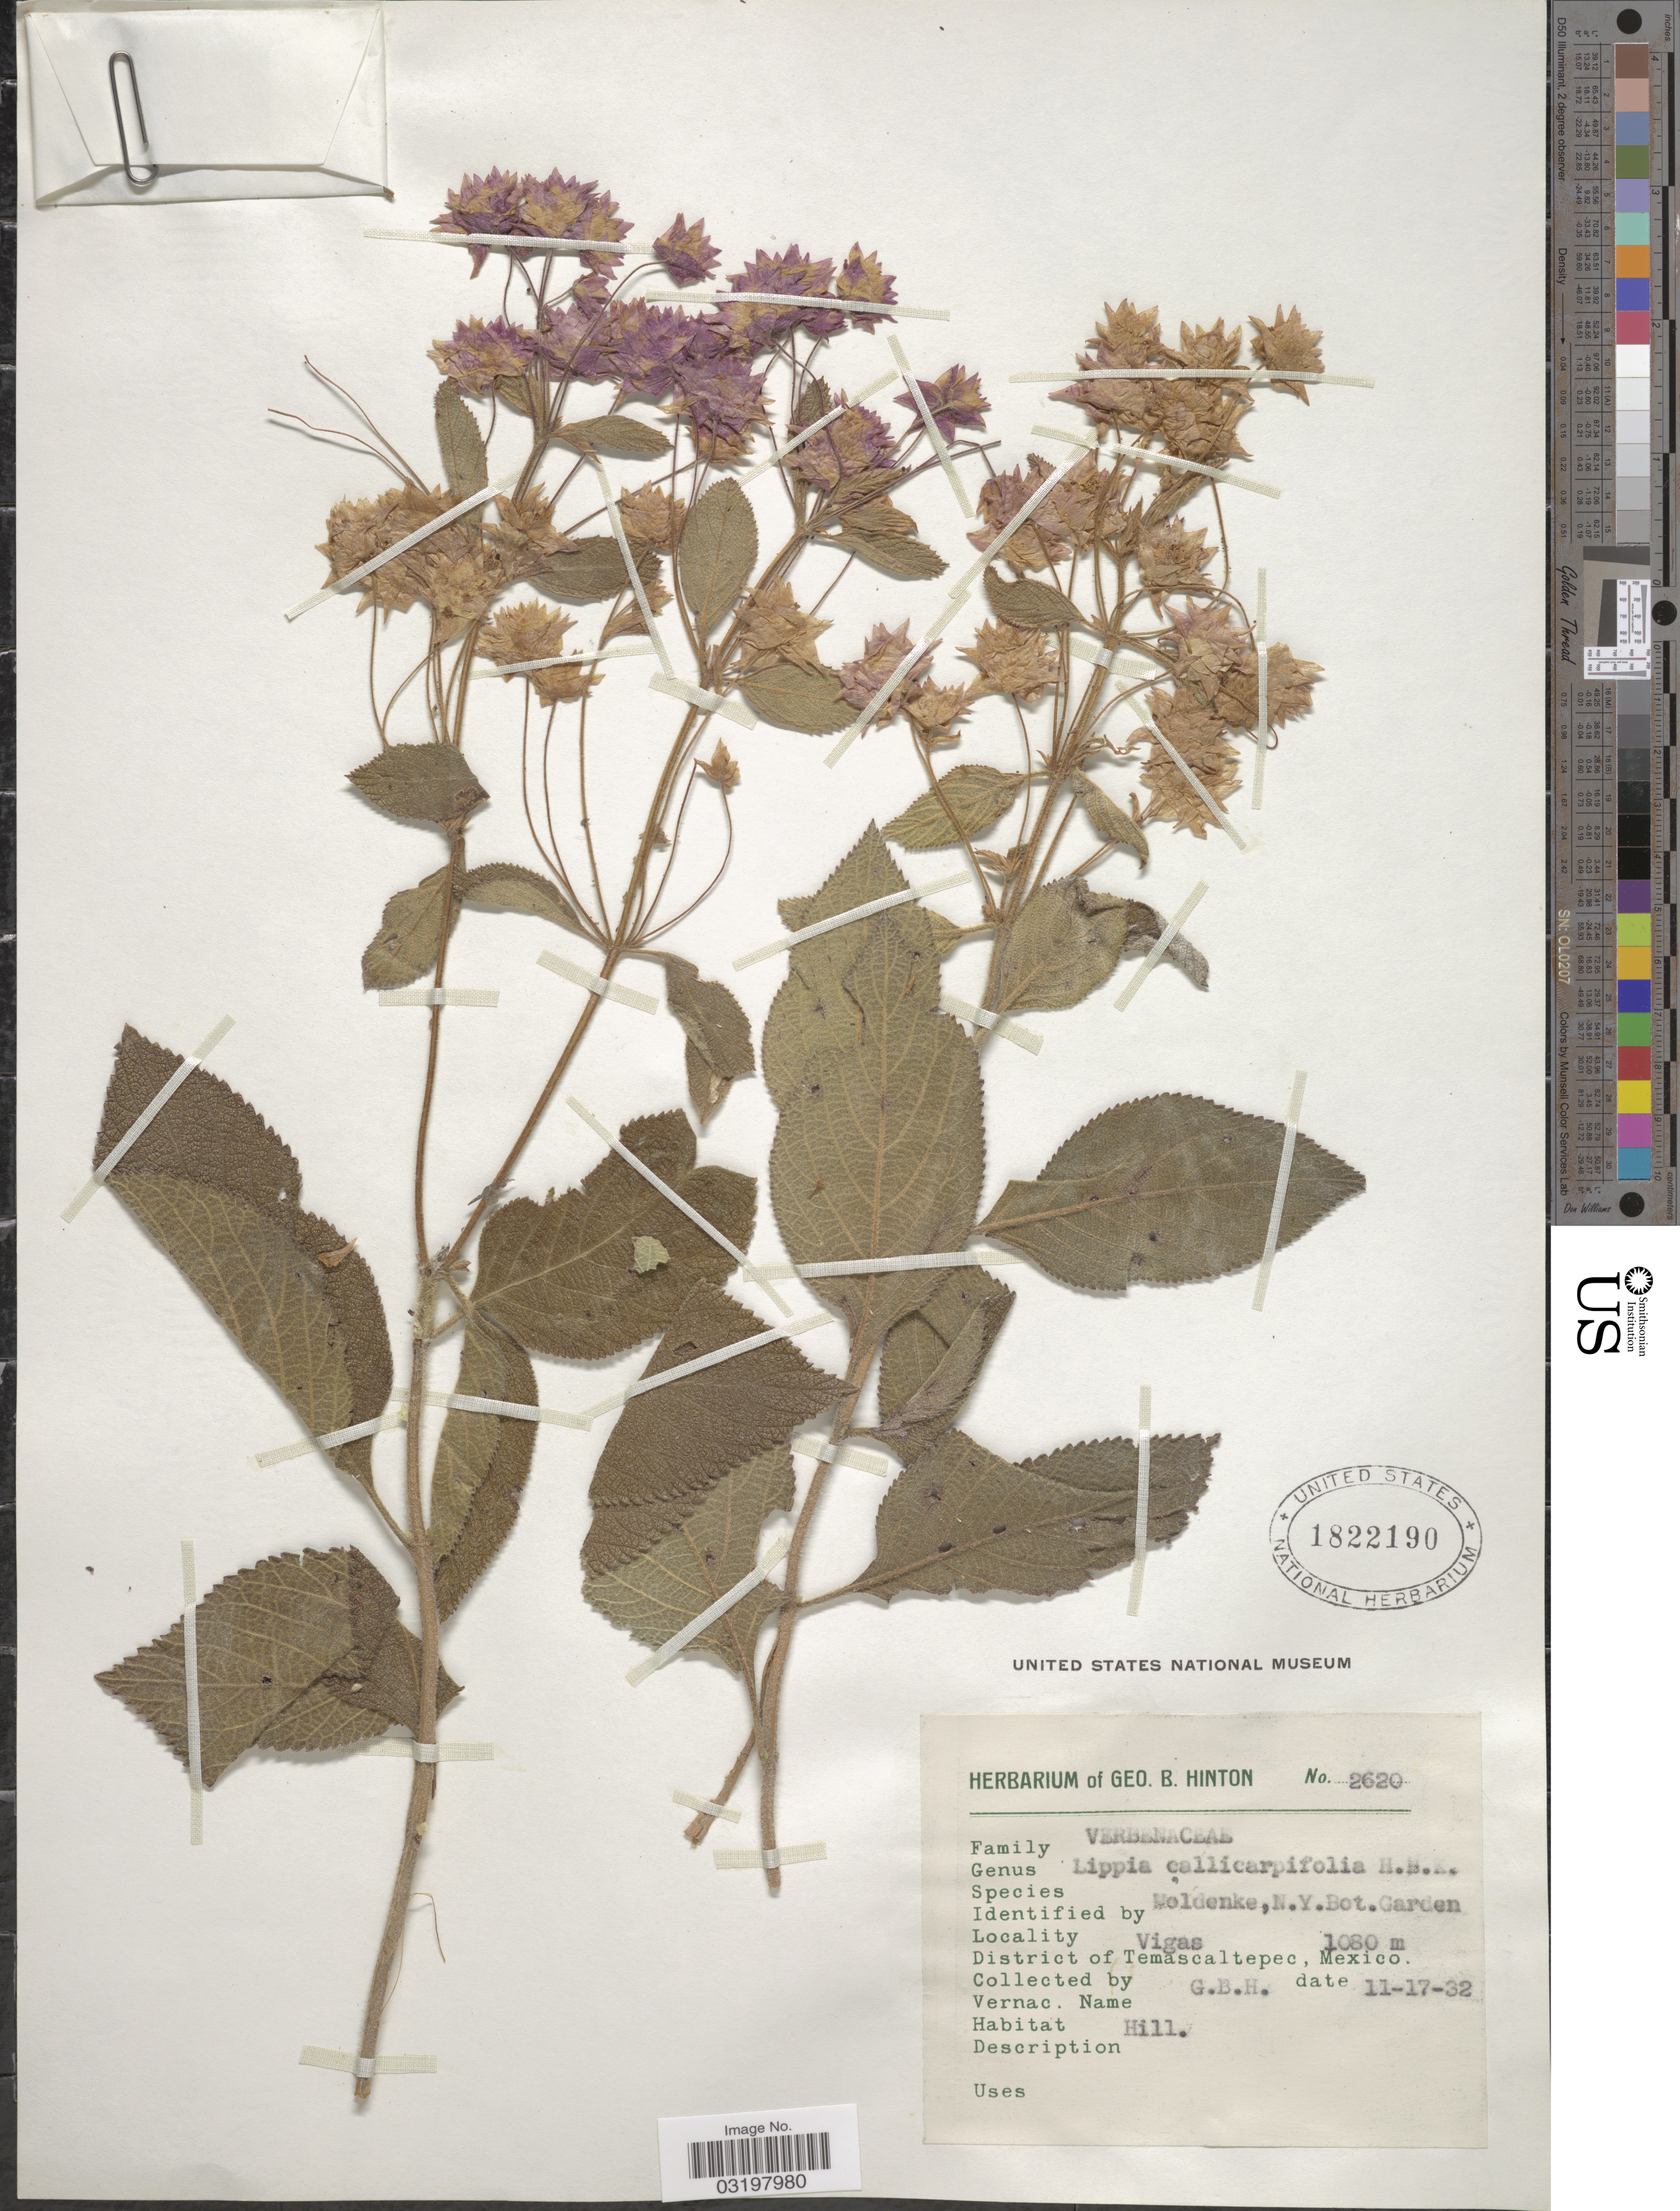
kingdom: Plantae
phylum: Tracheophyta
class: Magnoliopsida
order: Lamiales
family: Verbenaceae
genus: Lippia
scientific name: Lippia callicarpifolia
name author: Kunth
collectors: G. B. Hinton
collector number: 2620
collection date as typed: Transcribed d/m/y: 17/11/32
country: Mexico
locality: Vigas. District of Temascaltepec.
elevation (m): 1080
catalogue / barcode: US 1822190